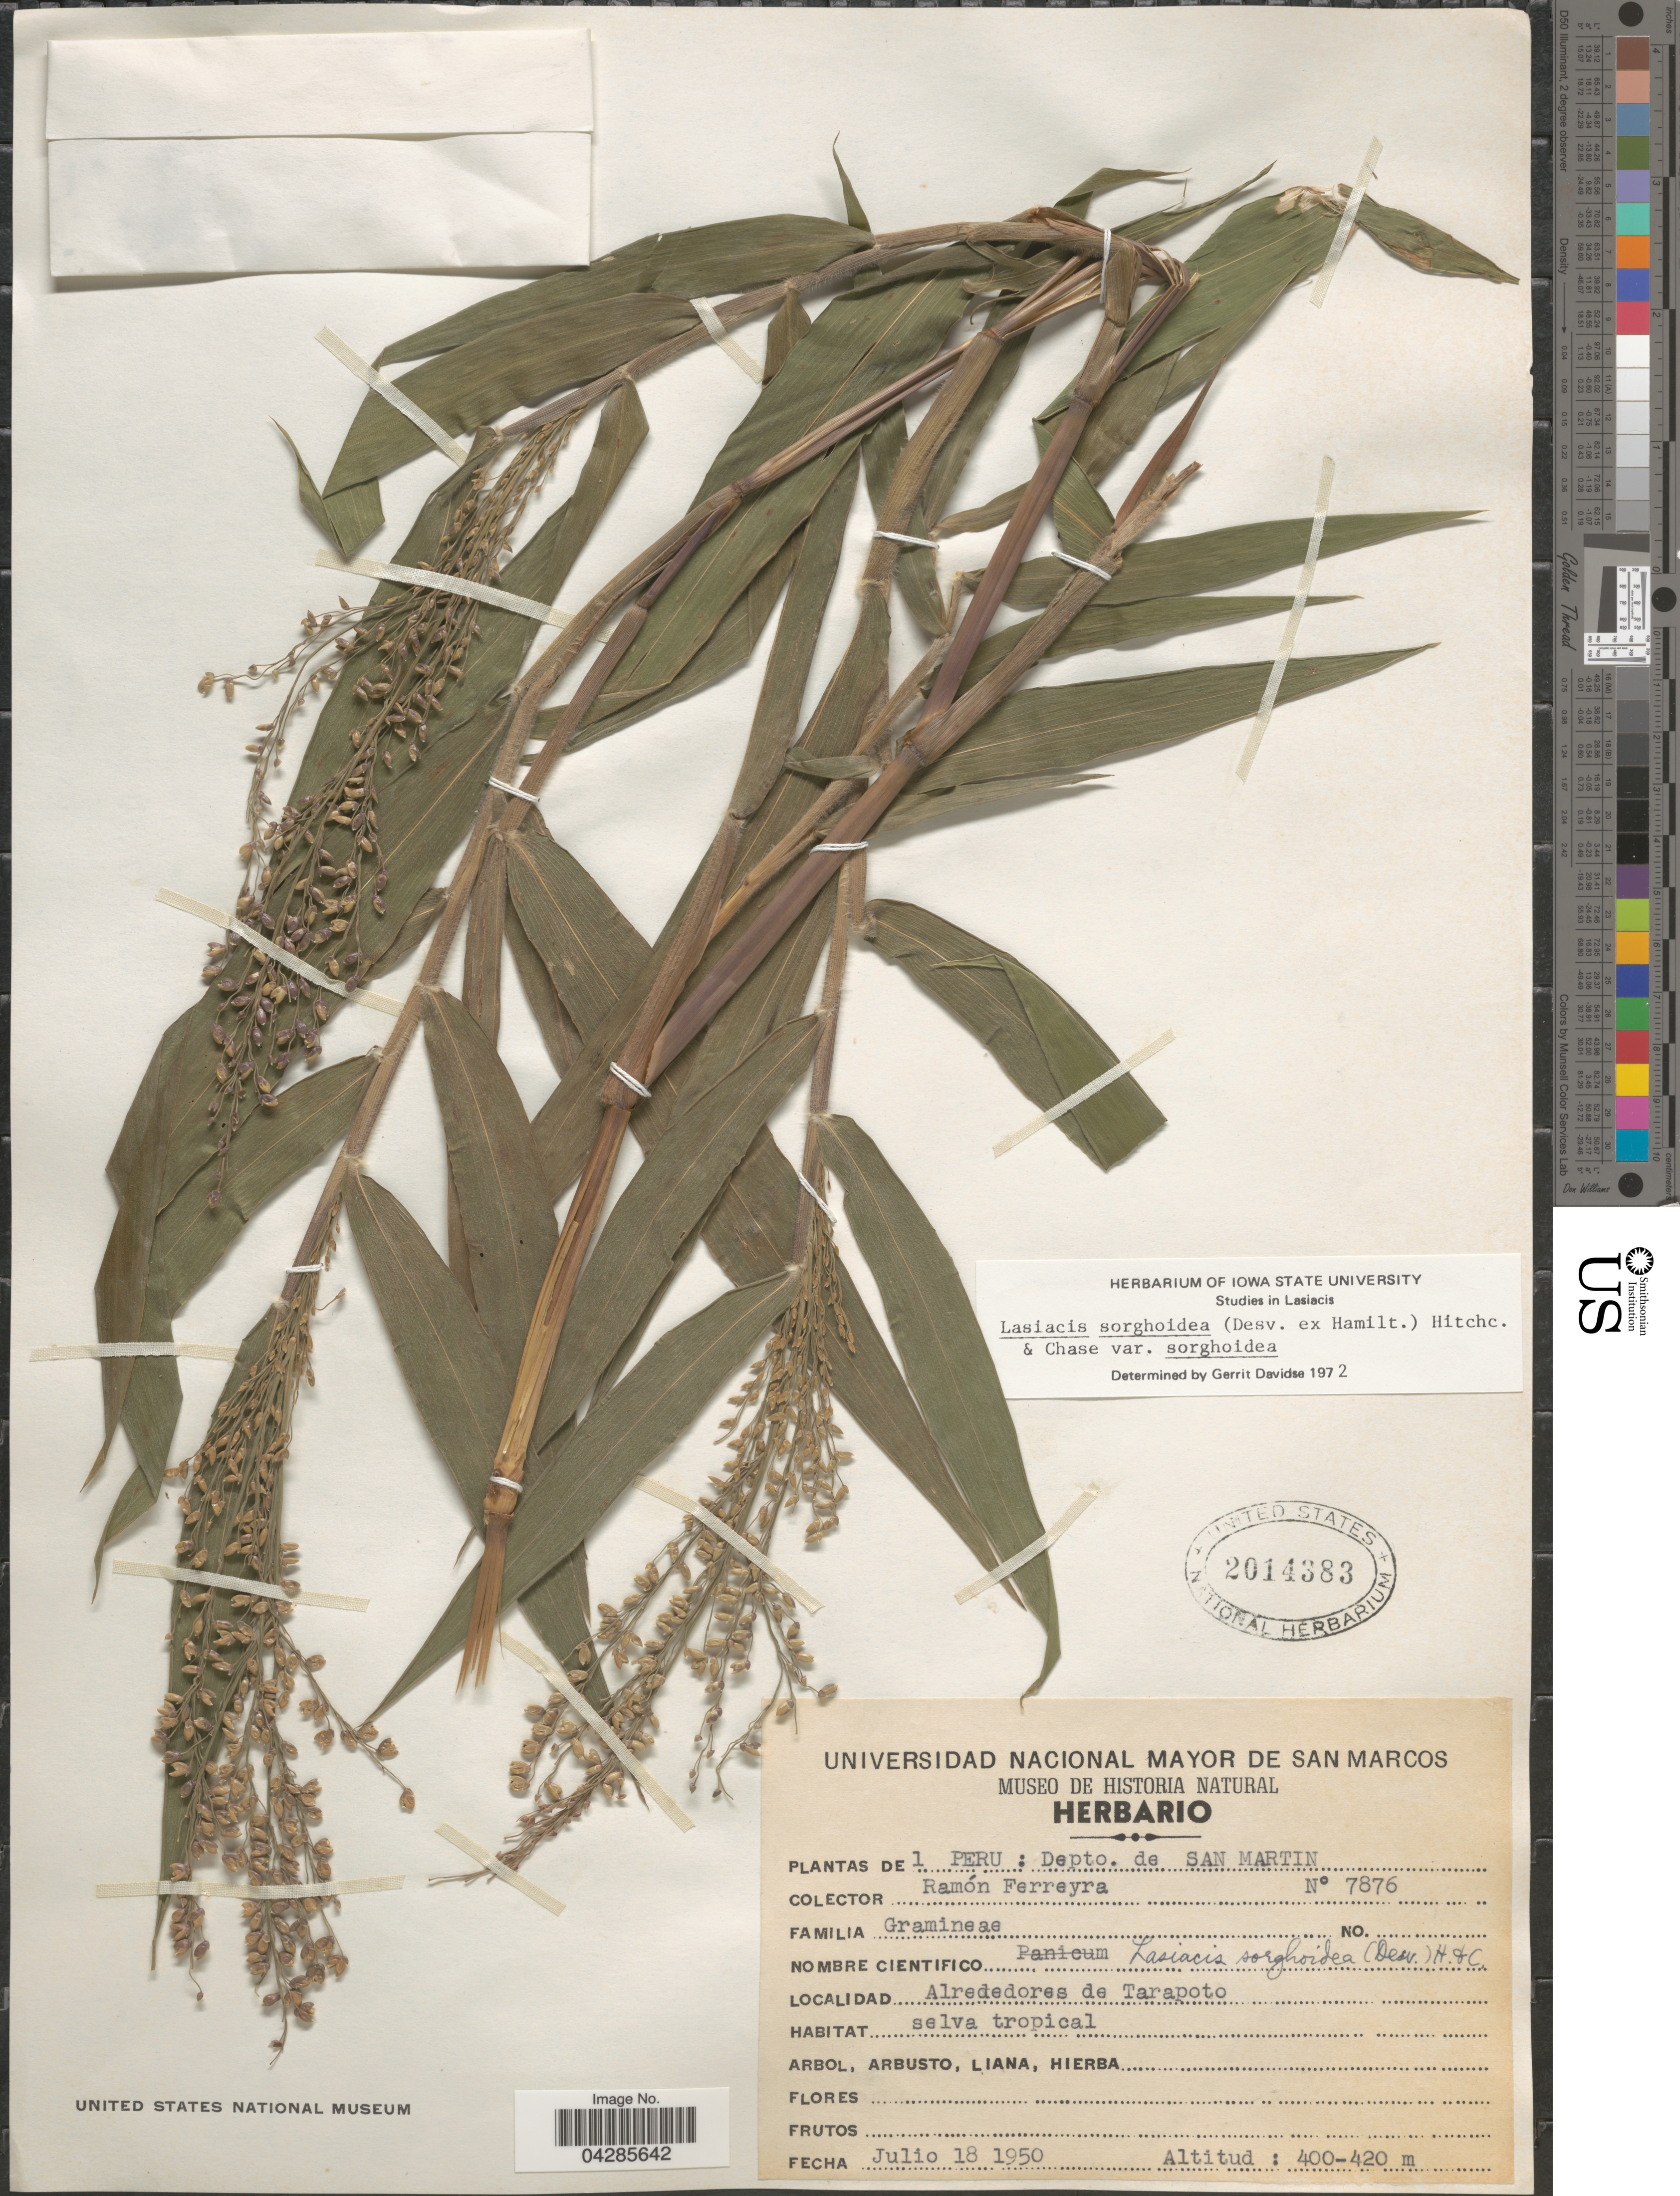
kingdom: Plantae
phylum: Tracheophyta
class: Liliopsida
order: Poales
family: Poaceae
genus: Lasiacis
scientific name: Lasiacis sorghoidea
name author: (Desv. ex Ham.) Hitchc. & Chase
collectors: R. A. Ferreyra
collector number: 7876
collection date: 1950-07-18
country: Peru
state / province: San Martín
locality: Depto. de San Martin. Alrededores de Tarapoto.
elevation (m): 400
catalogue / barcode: US 2014383